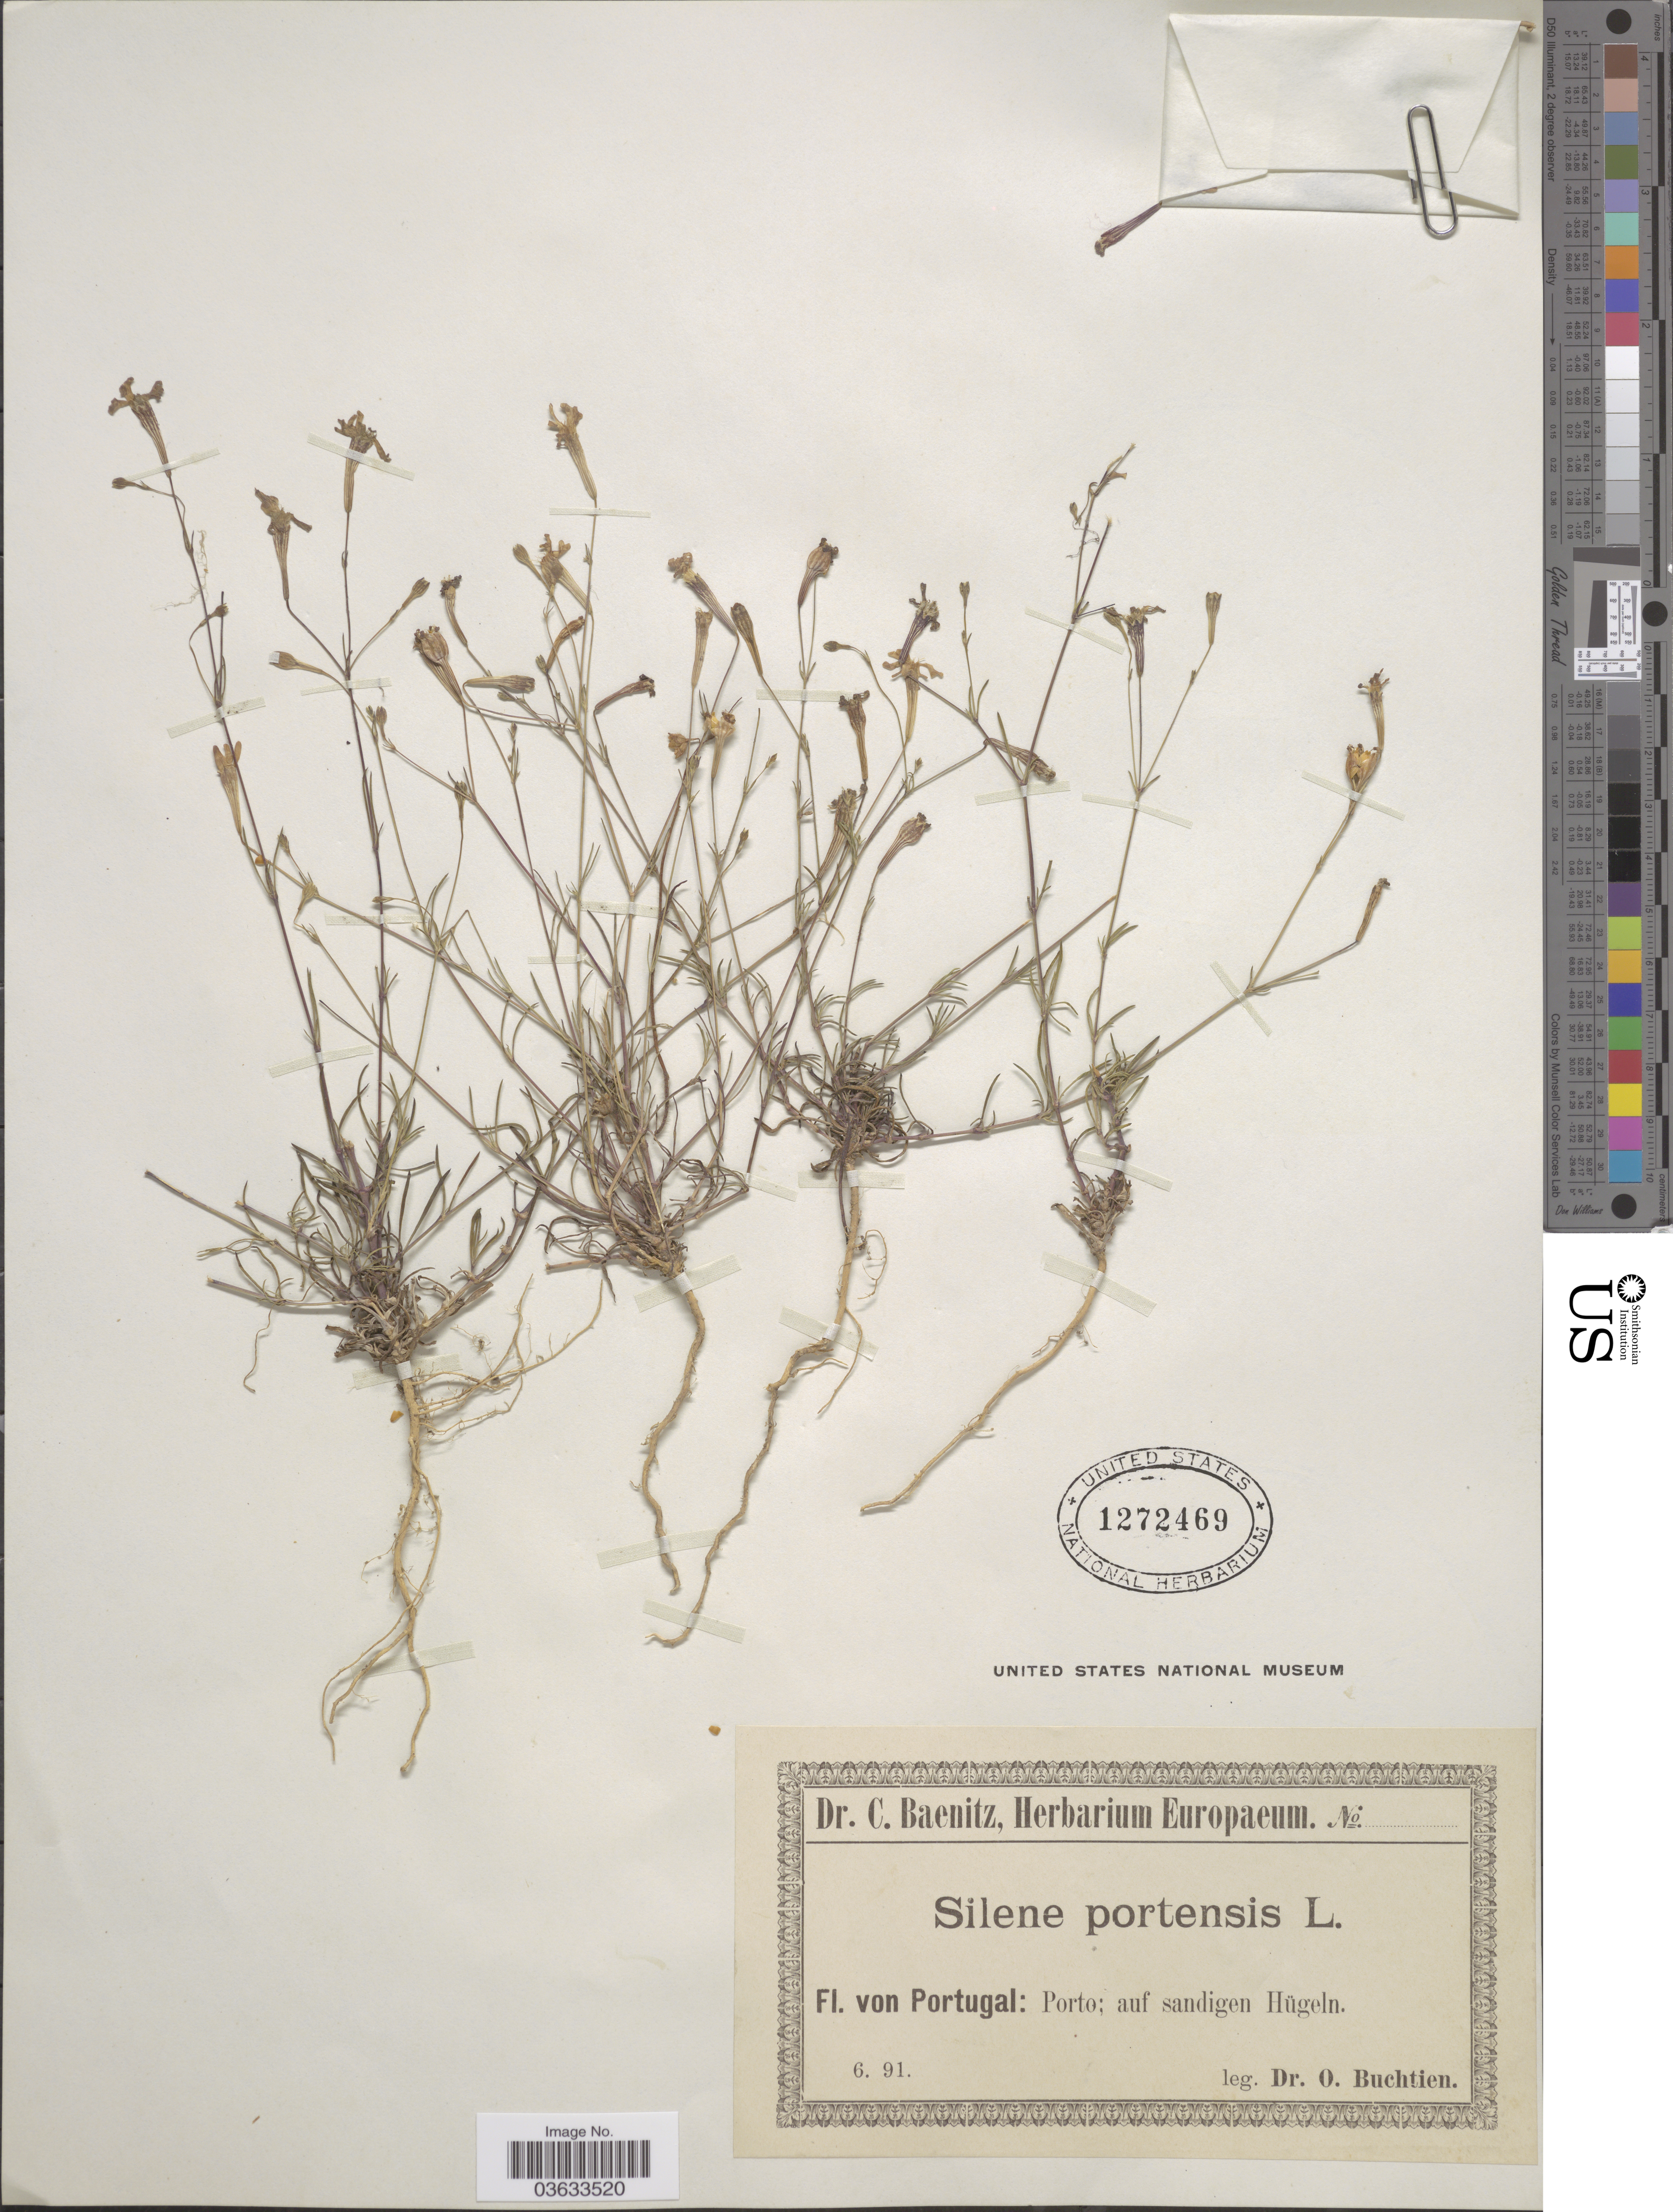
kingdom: Plantae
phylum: Tracheophyta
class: Magnoliopsida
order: Caryophyllales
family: Caryophyllaceae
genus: Silene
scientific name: Silene portensis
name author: L.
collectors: O. Buchtien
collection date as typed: Transcribed d/m/y: /6/91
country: Portugal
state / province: Porto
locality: Auf sandigen Hügeln.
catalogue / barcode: US 1272469